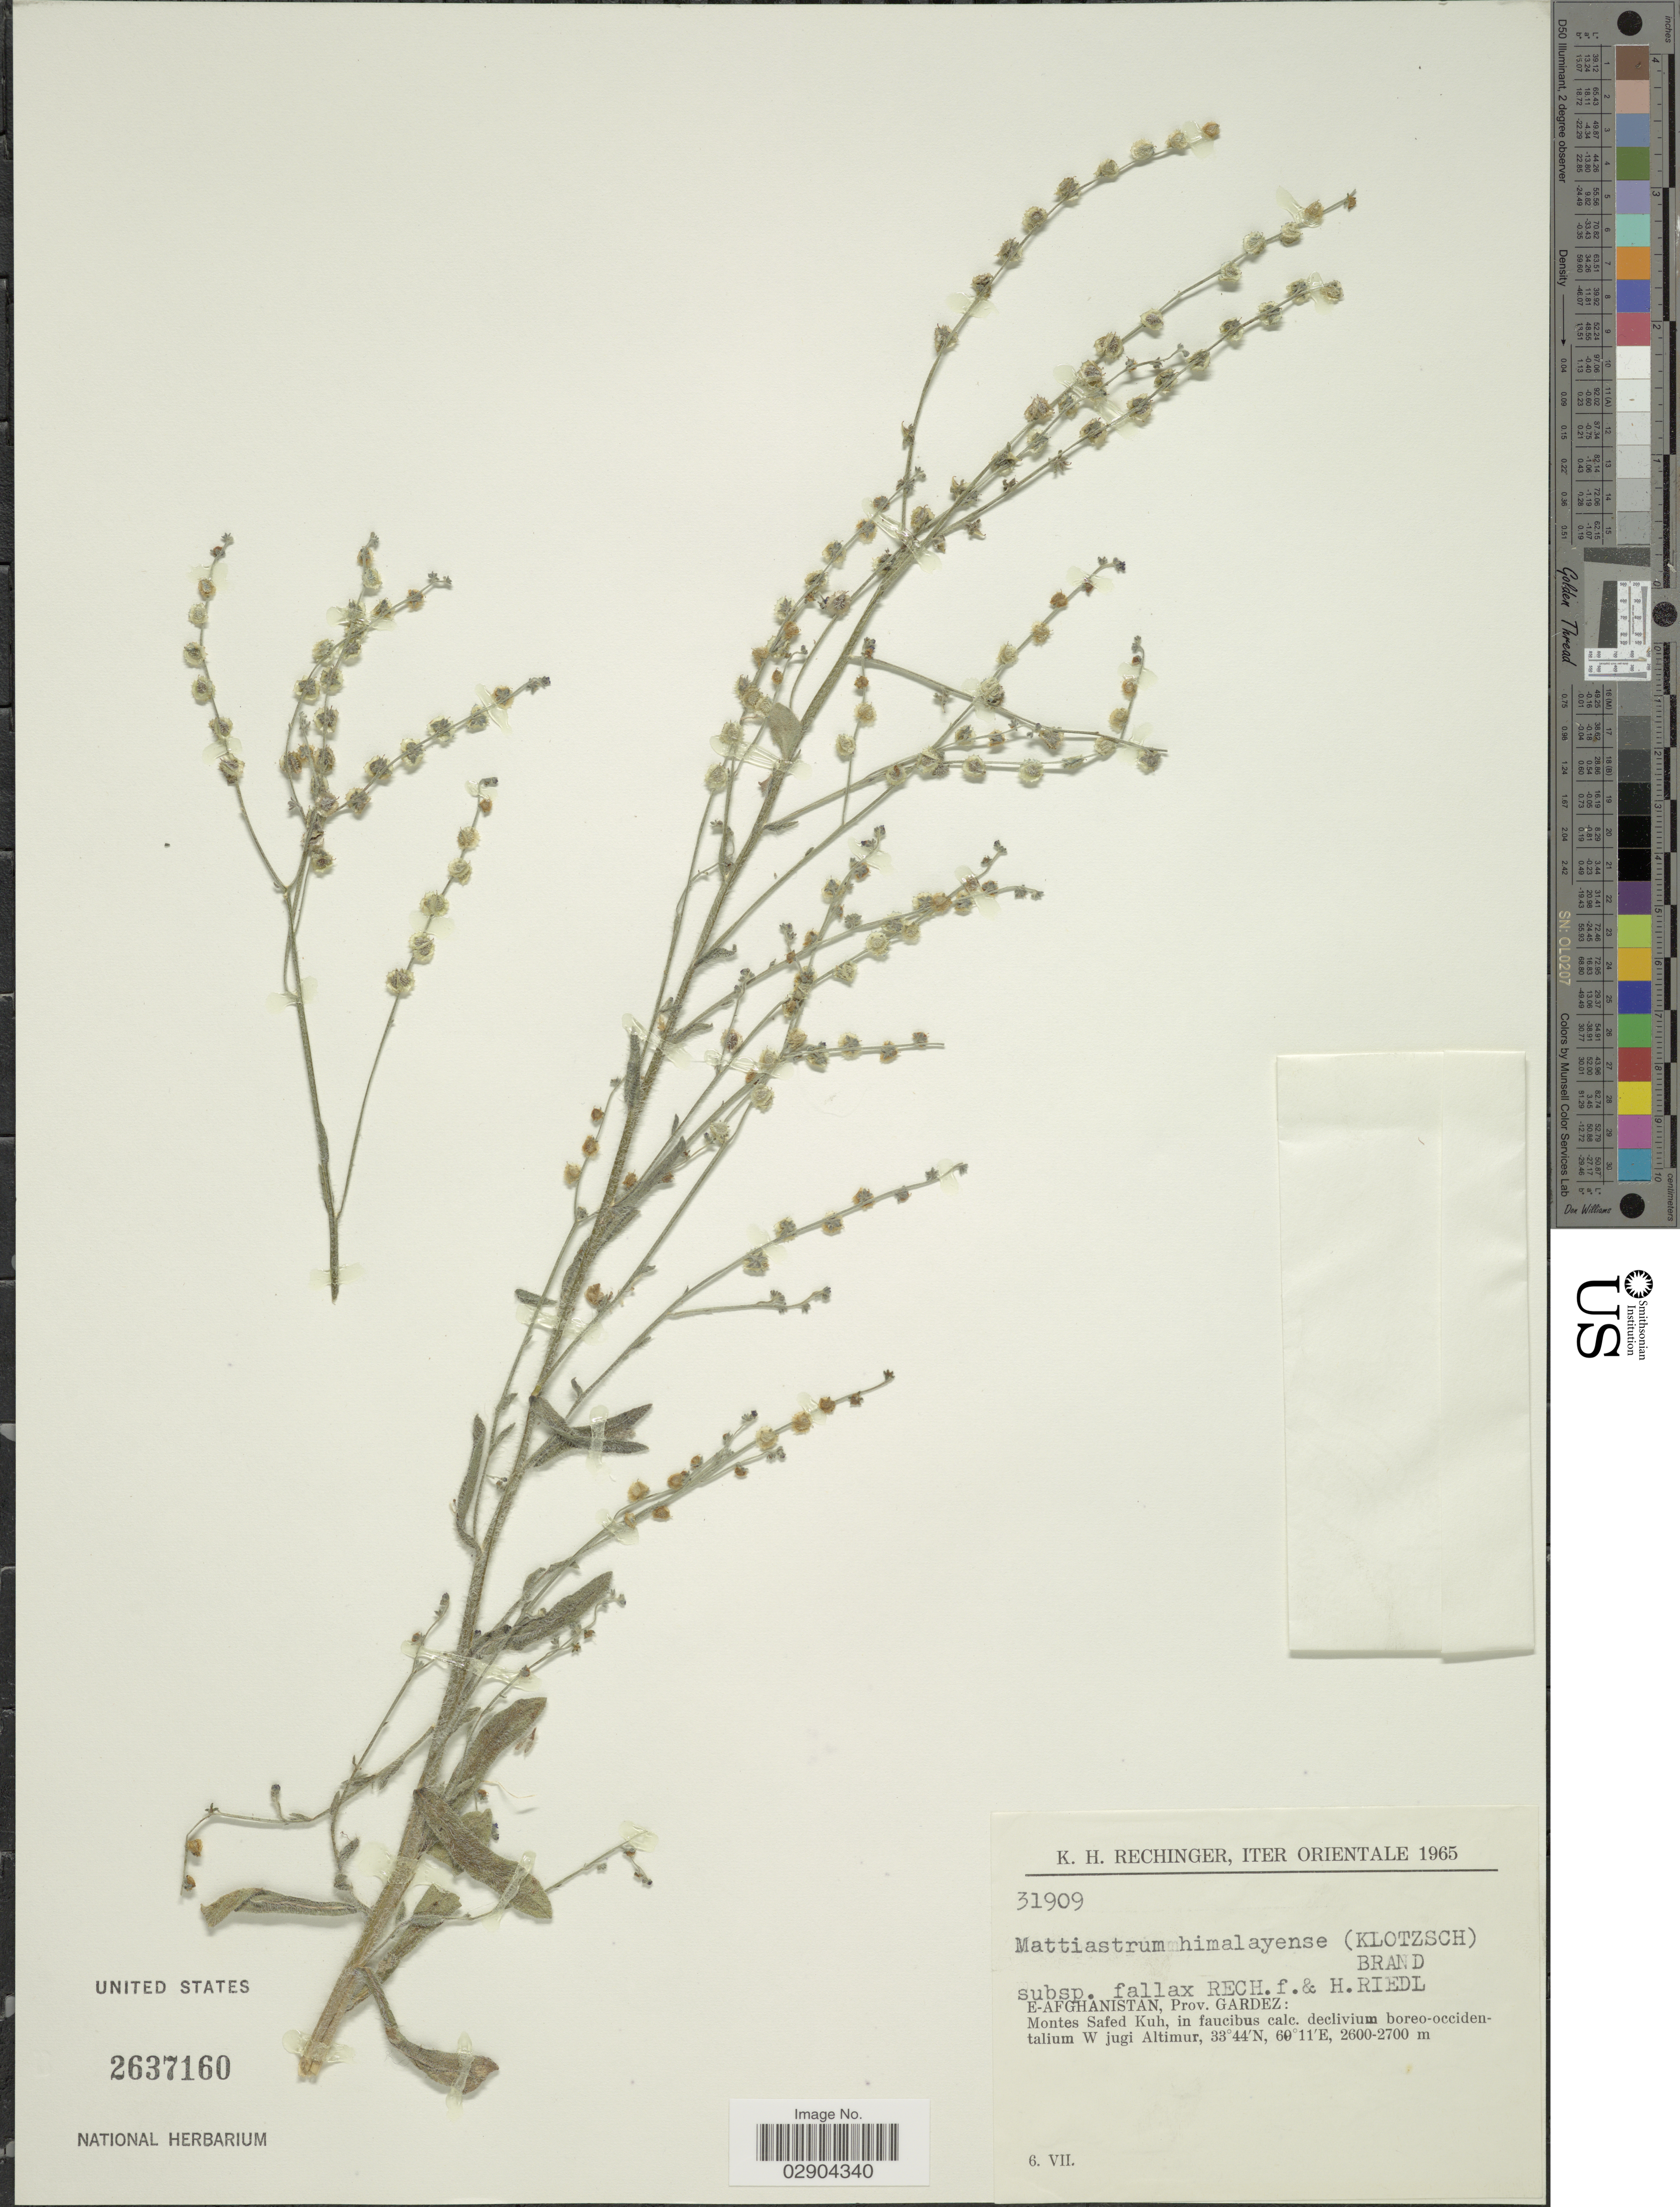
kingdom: Plantae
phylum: Tracheophyta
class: Magnoliopsida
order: Boraginales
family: Boraginaceae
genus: Mattiastrum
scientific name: Mattiastrum himalayense var. fallax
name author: (Rech. f. & Riedl) Kazmi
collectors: K. H. Rechinger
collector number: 31909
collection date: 1965-07-06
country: Afghanistan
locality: E-Afghanistan, Prov. Gardez: Montes Safed Kuh.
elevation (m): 2600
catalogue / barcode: US 2637160